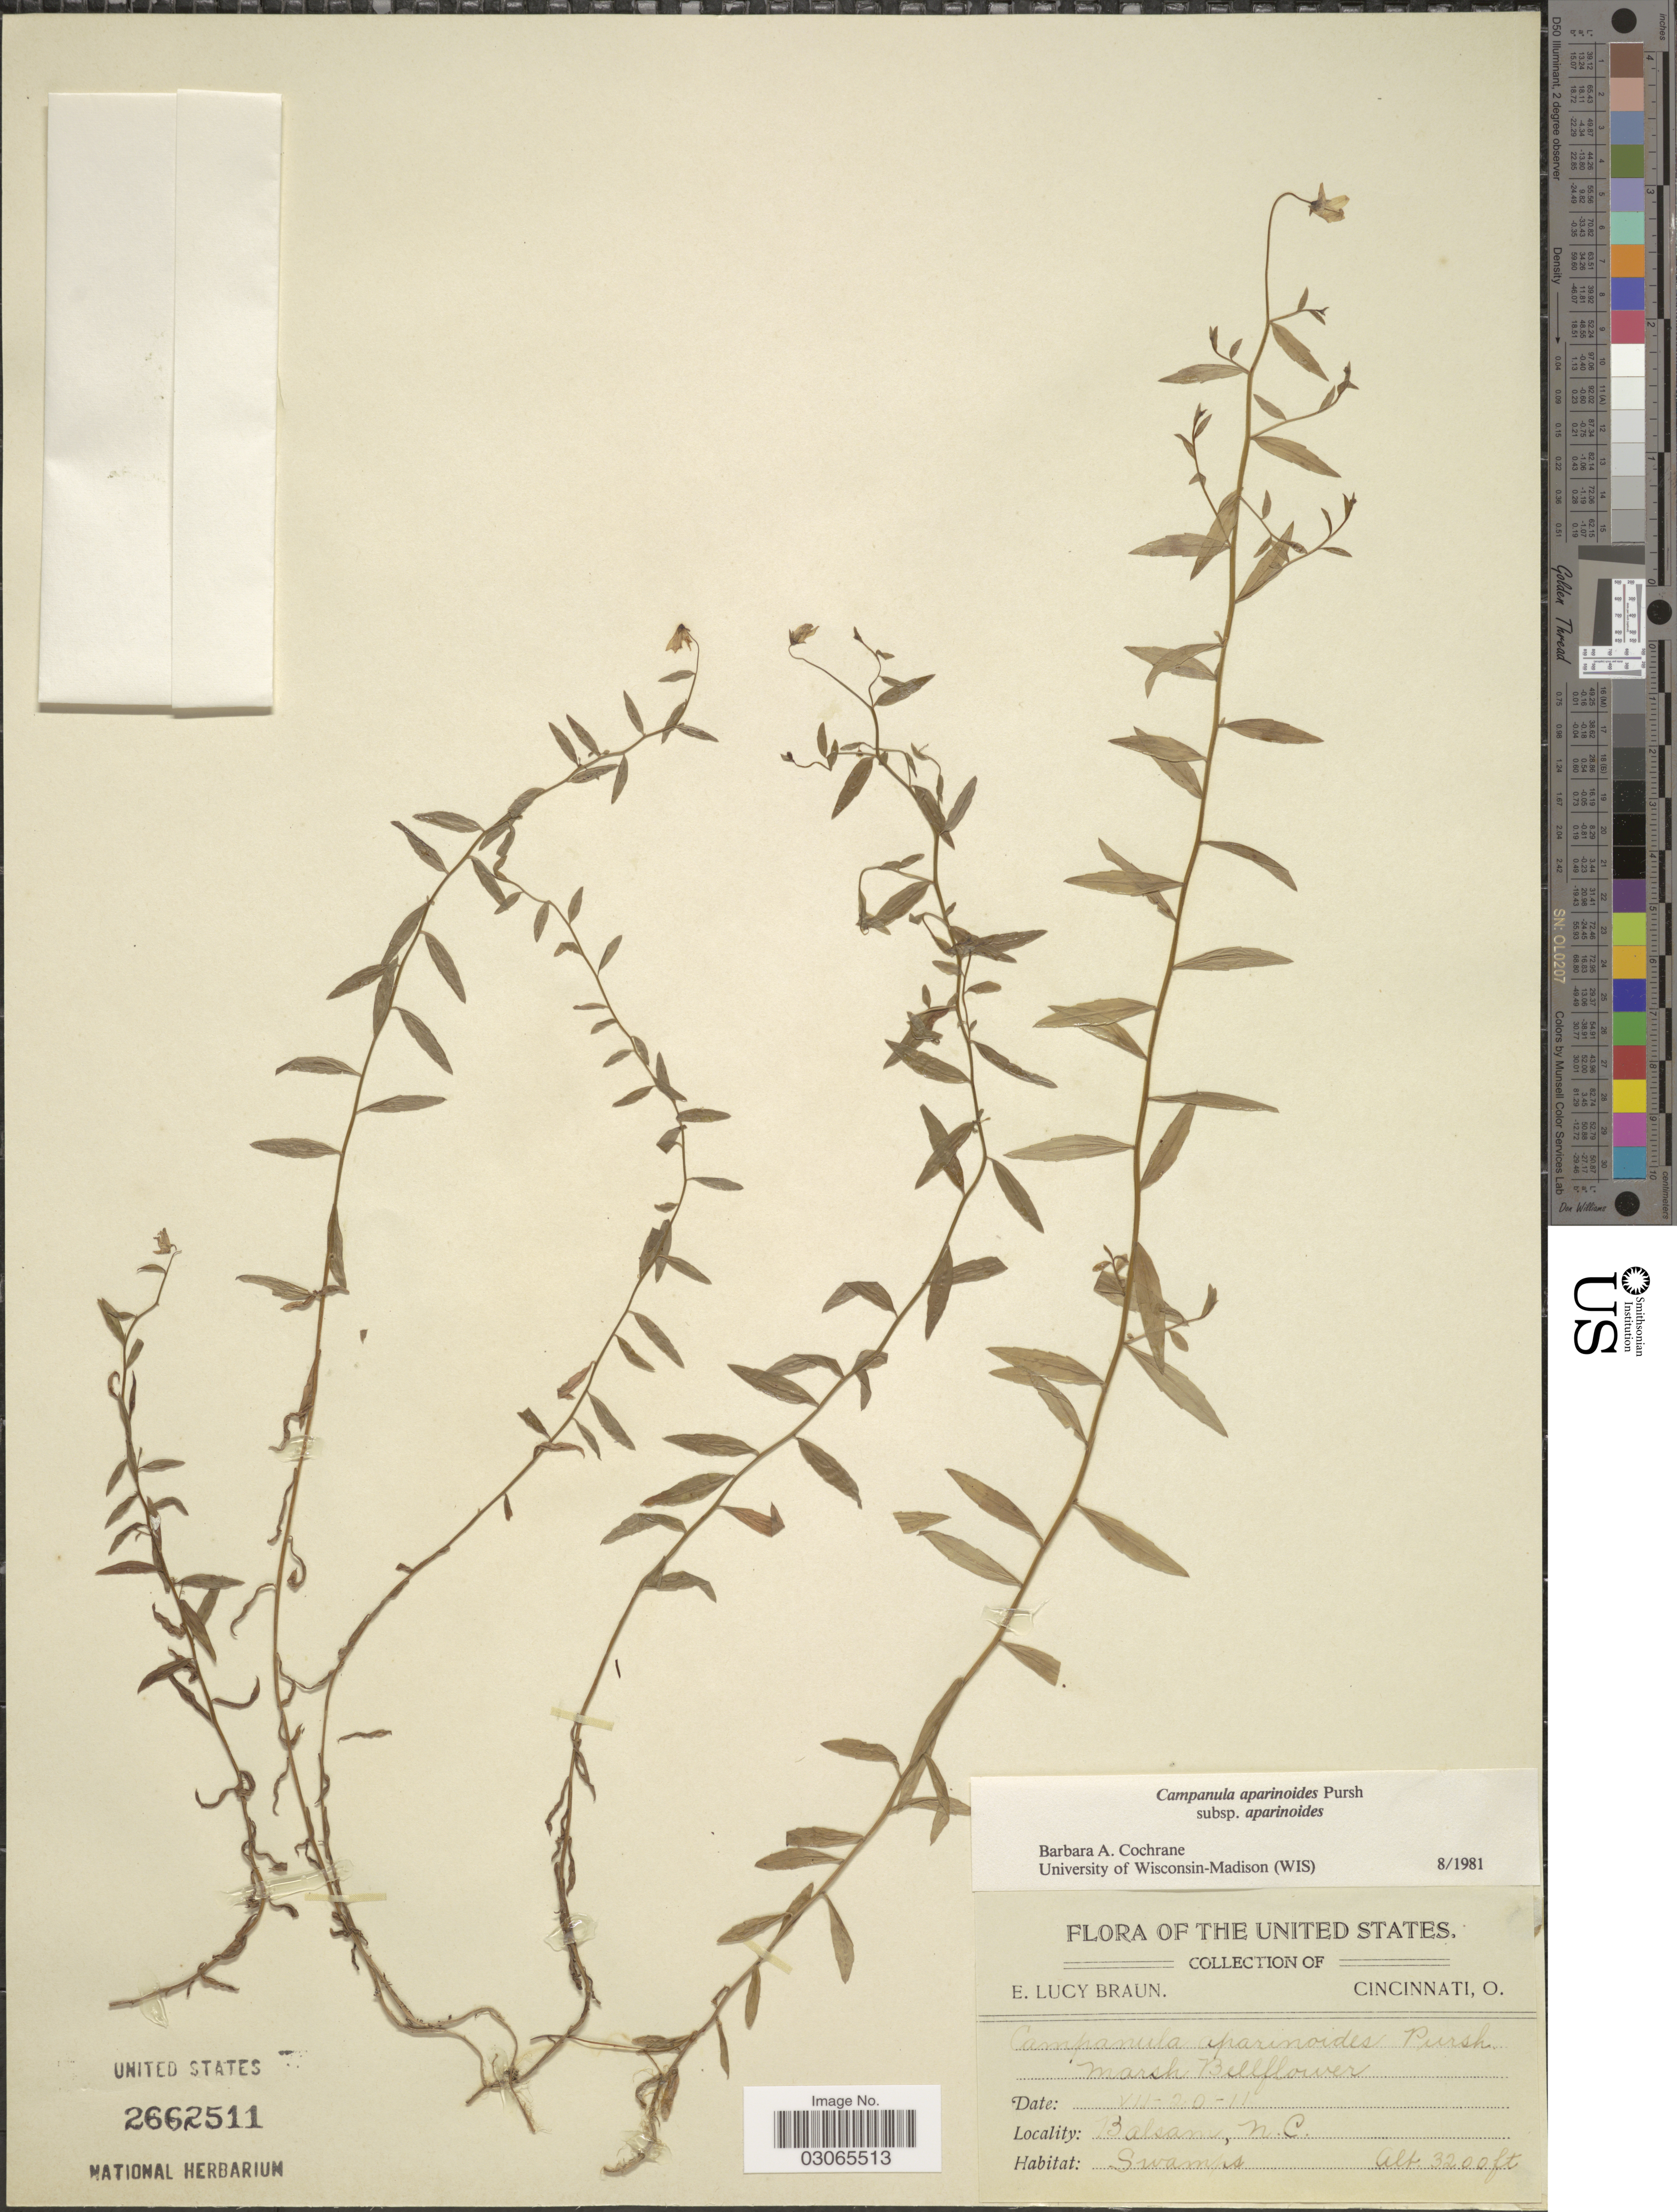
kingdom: Plantae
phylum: Tracheophyta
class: Magnoliopsida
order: Asterales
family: Campanulaceae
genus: Campanula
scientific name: Campanula aparinoides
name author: Pursh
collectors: E. L. Braun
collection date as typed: Transcribed d/m/y: 20/7/11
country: United States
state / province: North Carolina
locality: Balsam.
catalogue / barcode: US 2662511